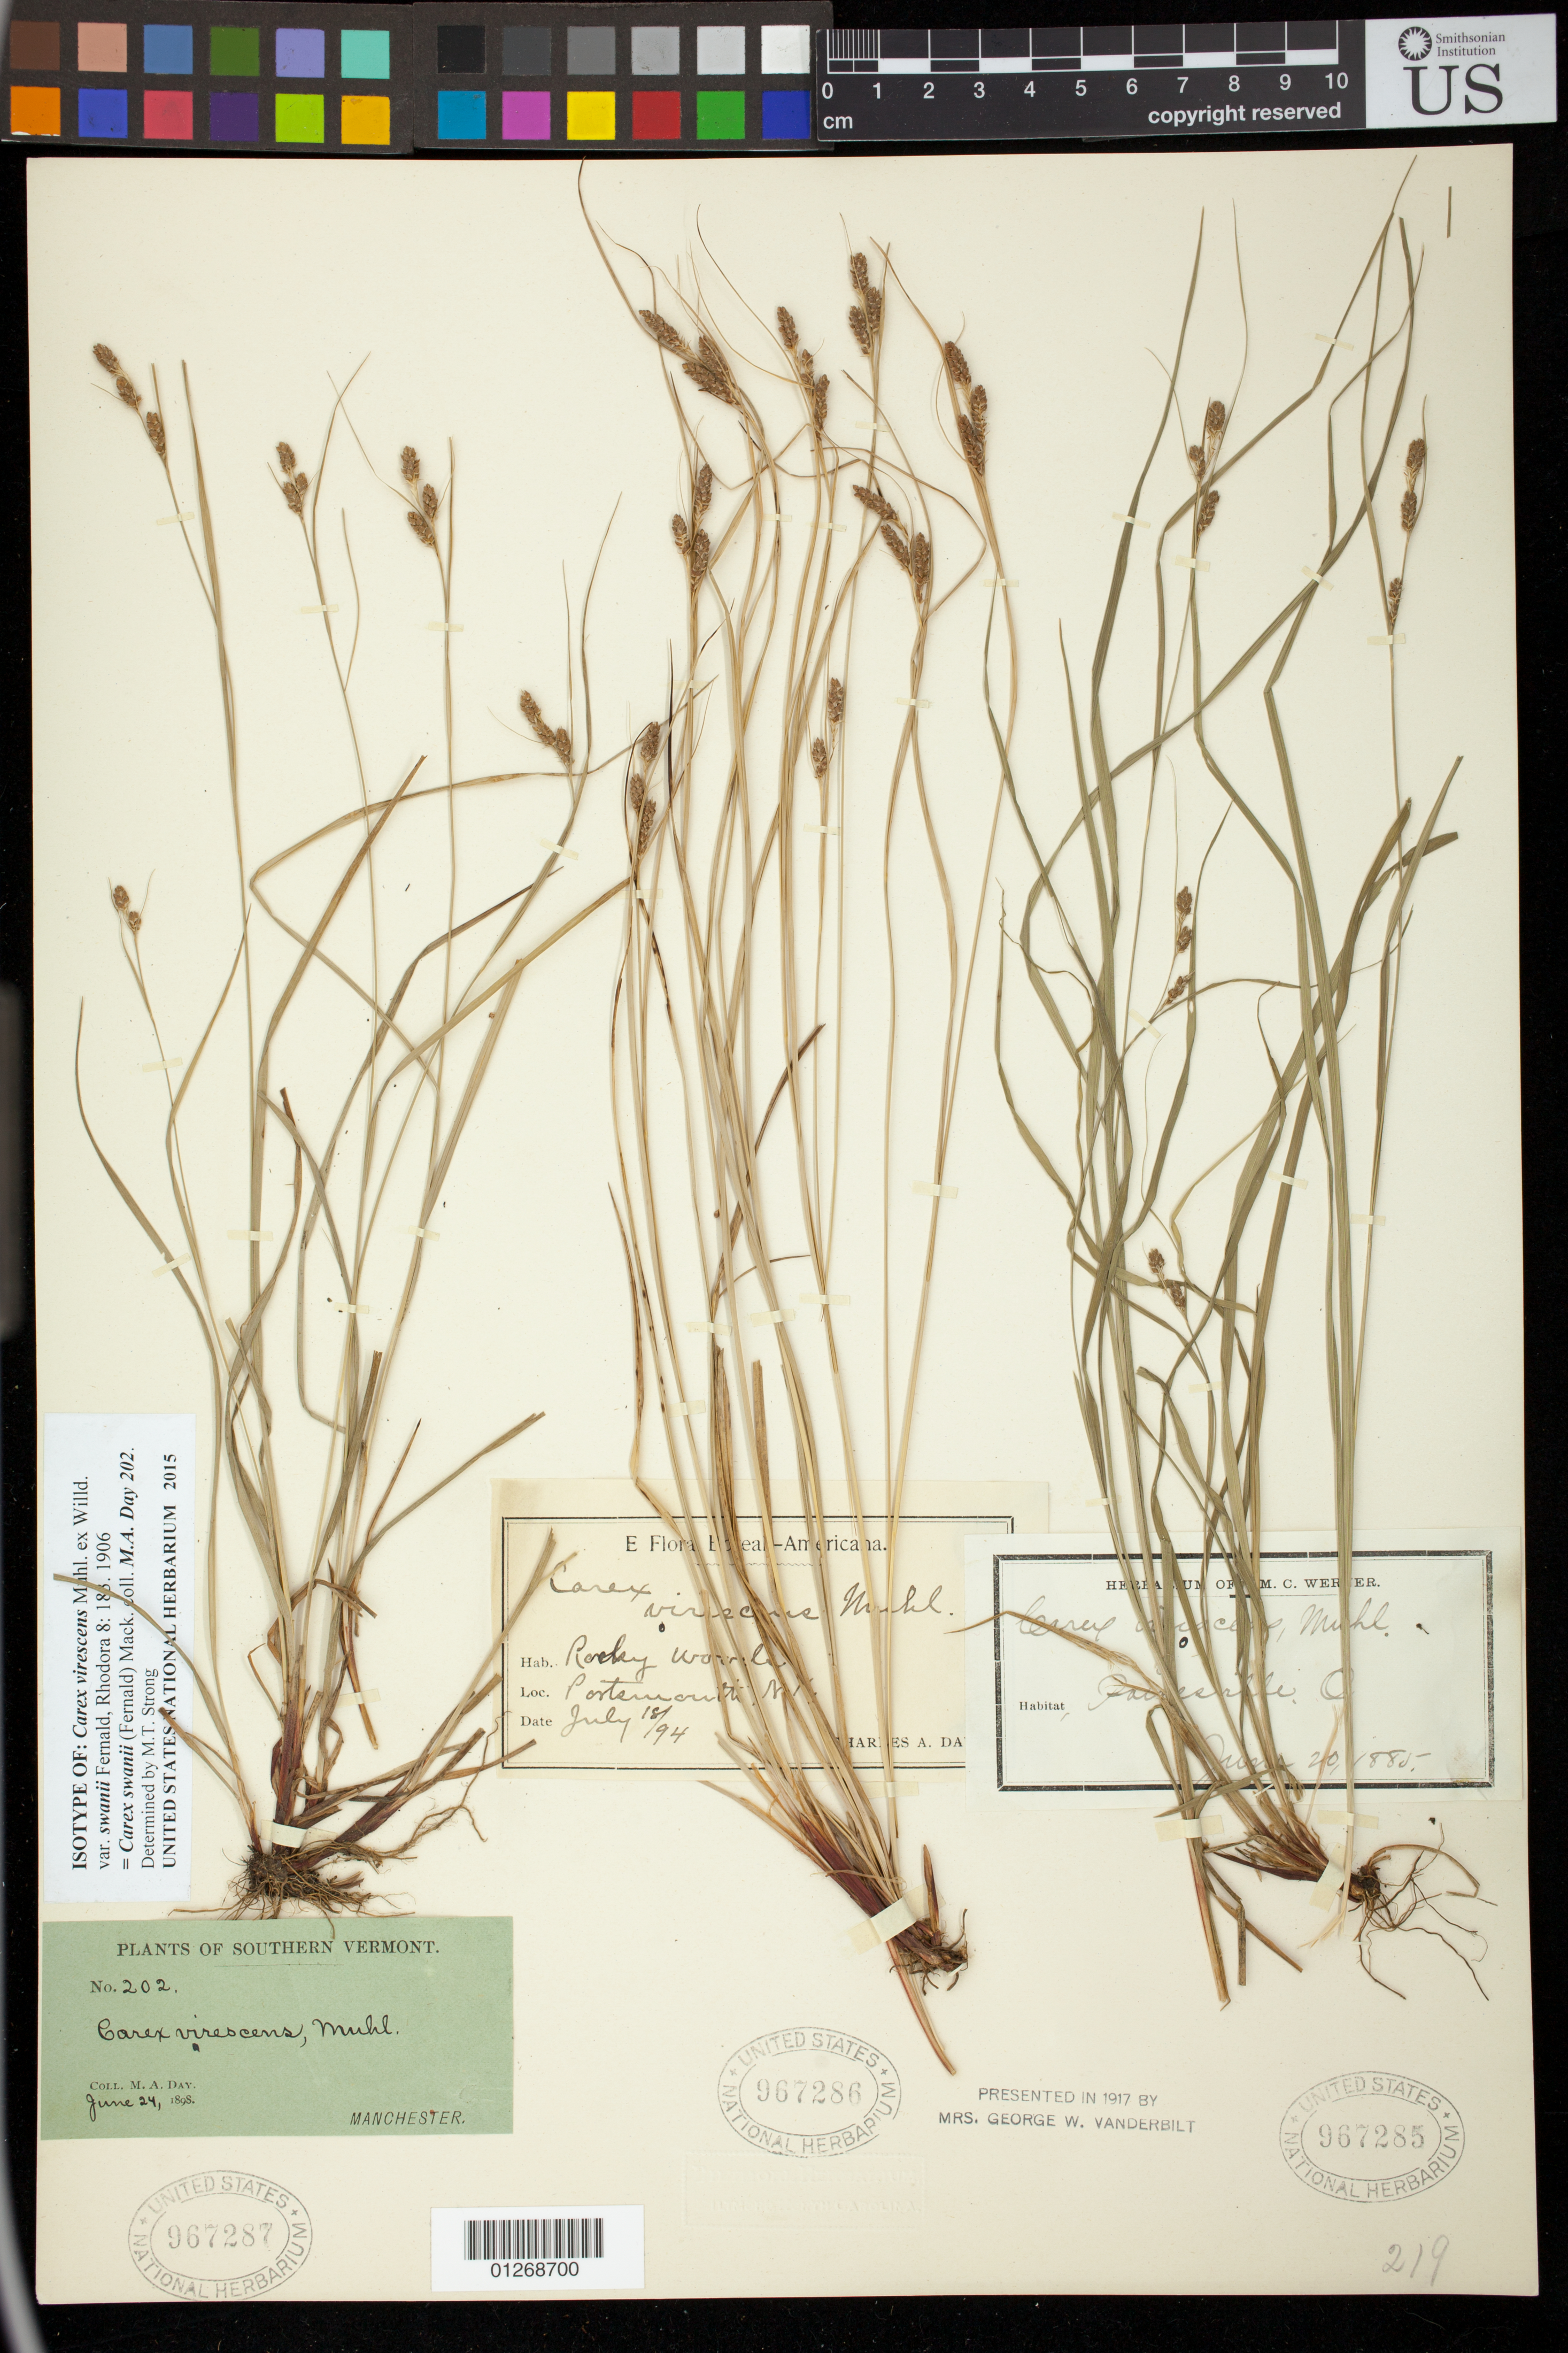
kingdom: Plantae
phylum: Tracheophyta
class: Liliopsida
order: Poales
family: Cyperaceae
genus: Carex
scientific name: Carex virescens var. swanii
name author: Fernald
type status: Isotype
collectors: M. Day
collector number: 202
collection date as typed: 24 Jun 1898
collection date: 1898-06-24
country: United States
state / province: Vermont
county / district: Bennington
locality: Manchester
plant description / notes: Specimen ex Biltmore Herbarium. Also mounted on sheet are 2 non-type specimens of the same taxon (USNH 967286, USNH 967285).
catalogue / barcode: US 967287